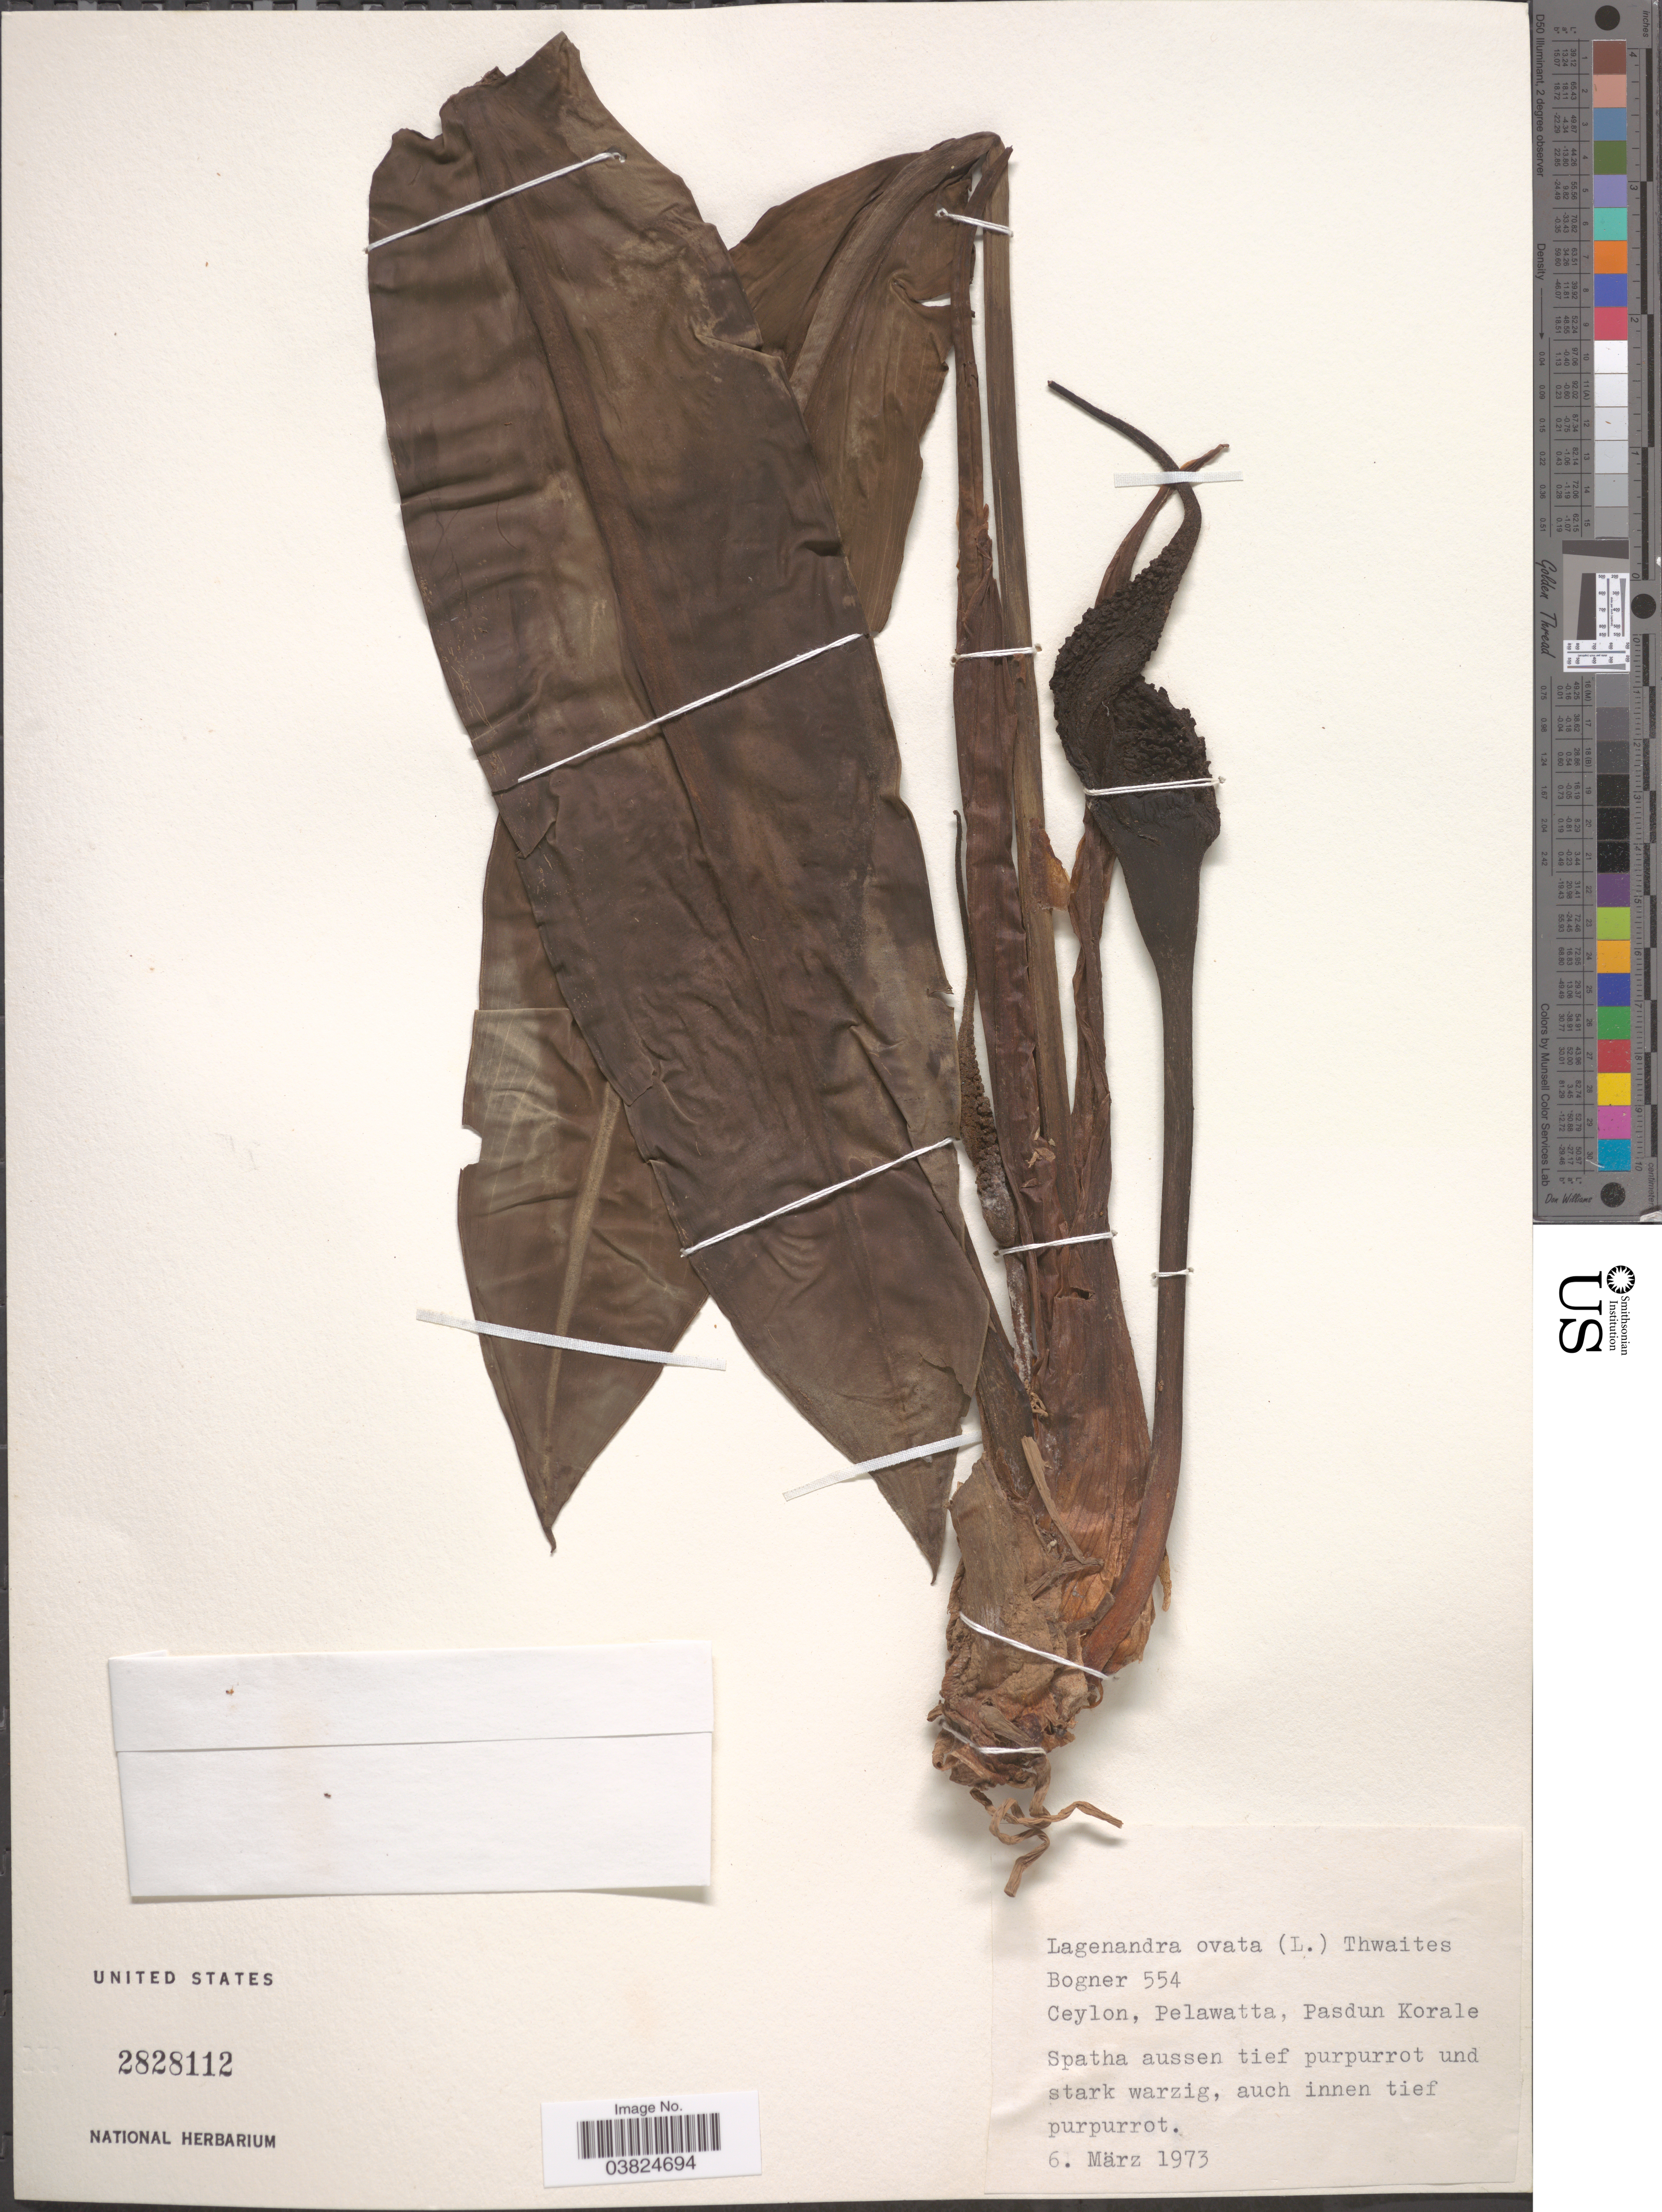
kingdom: Plantae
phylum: Tracheophyta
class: Liliopsida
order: Alismatales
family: Araceae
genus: Lagenandra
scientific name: Lagenandra ovata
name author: (L.) Thwaites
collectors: Bogner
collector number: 554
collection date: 1973-03-06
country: Sri Lanka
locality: Ceylon, Pelawatta, Pasdun Korale.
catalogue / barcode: US 2828112